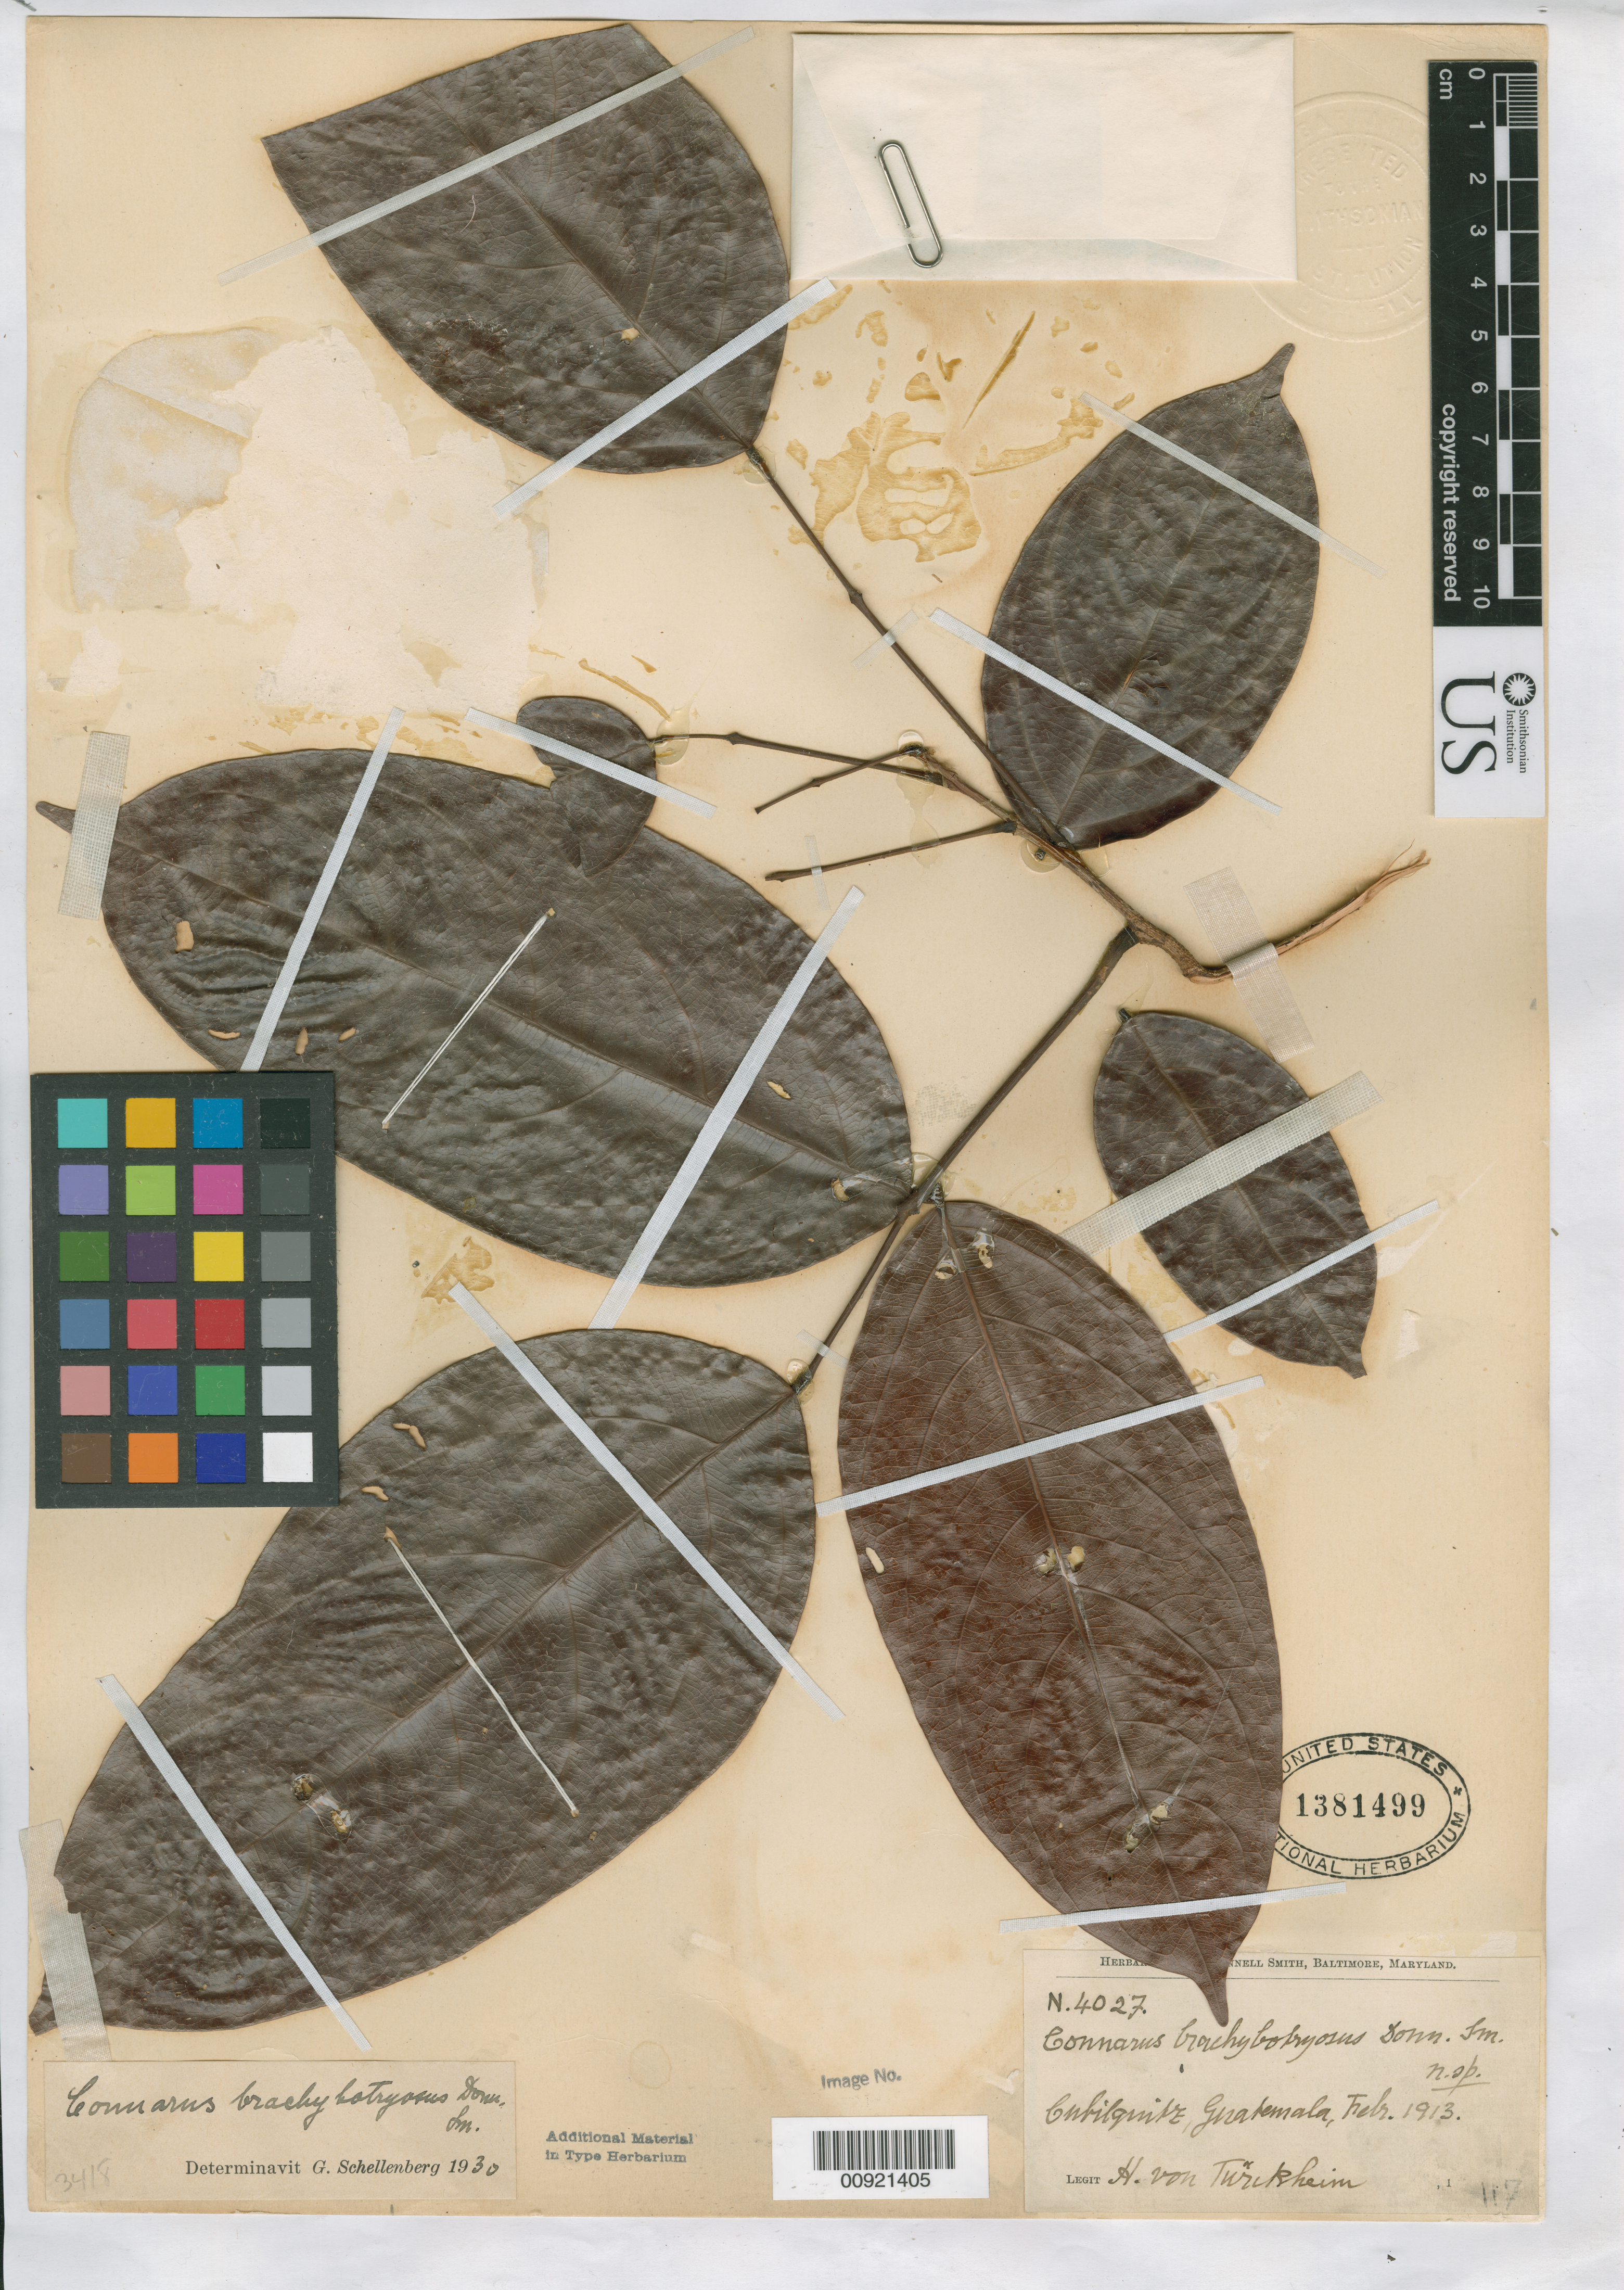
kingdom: Plantae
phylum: Tracheophyta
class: Magnoliopsida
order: Oxalidales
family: Connaraceae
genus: Connarus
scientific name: Connarus brachybotryosus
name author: Donn. Sm.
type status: Type Collection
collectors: H. von Türckheim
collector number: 4027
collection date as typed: Feb 1913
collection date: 1913-02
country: Guatemala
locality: Cubilquitz.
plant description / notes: Specimen ex John Donnell Smith herbarium.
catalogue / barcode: US 1381499